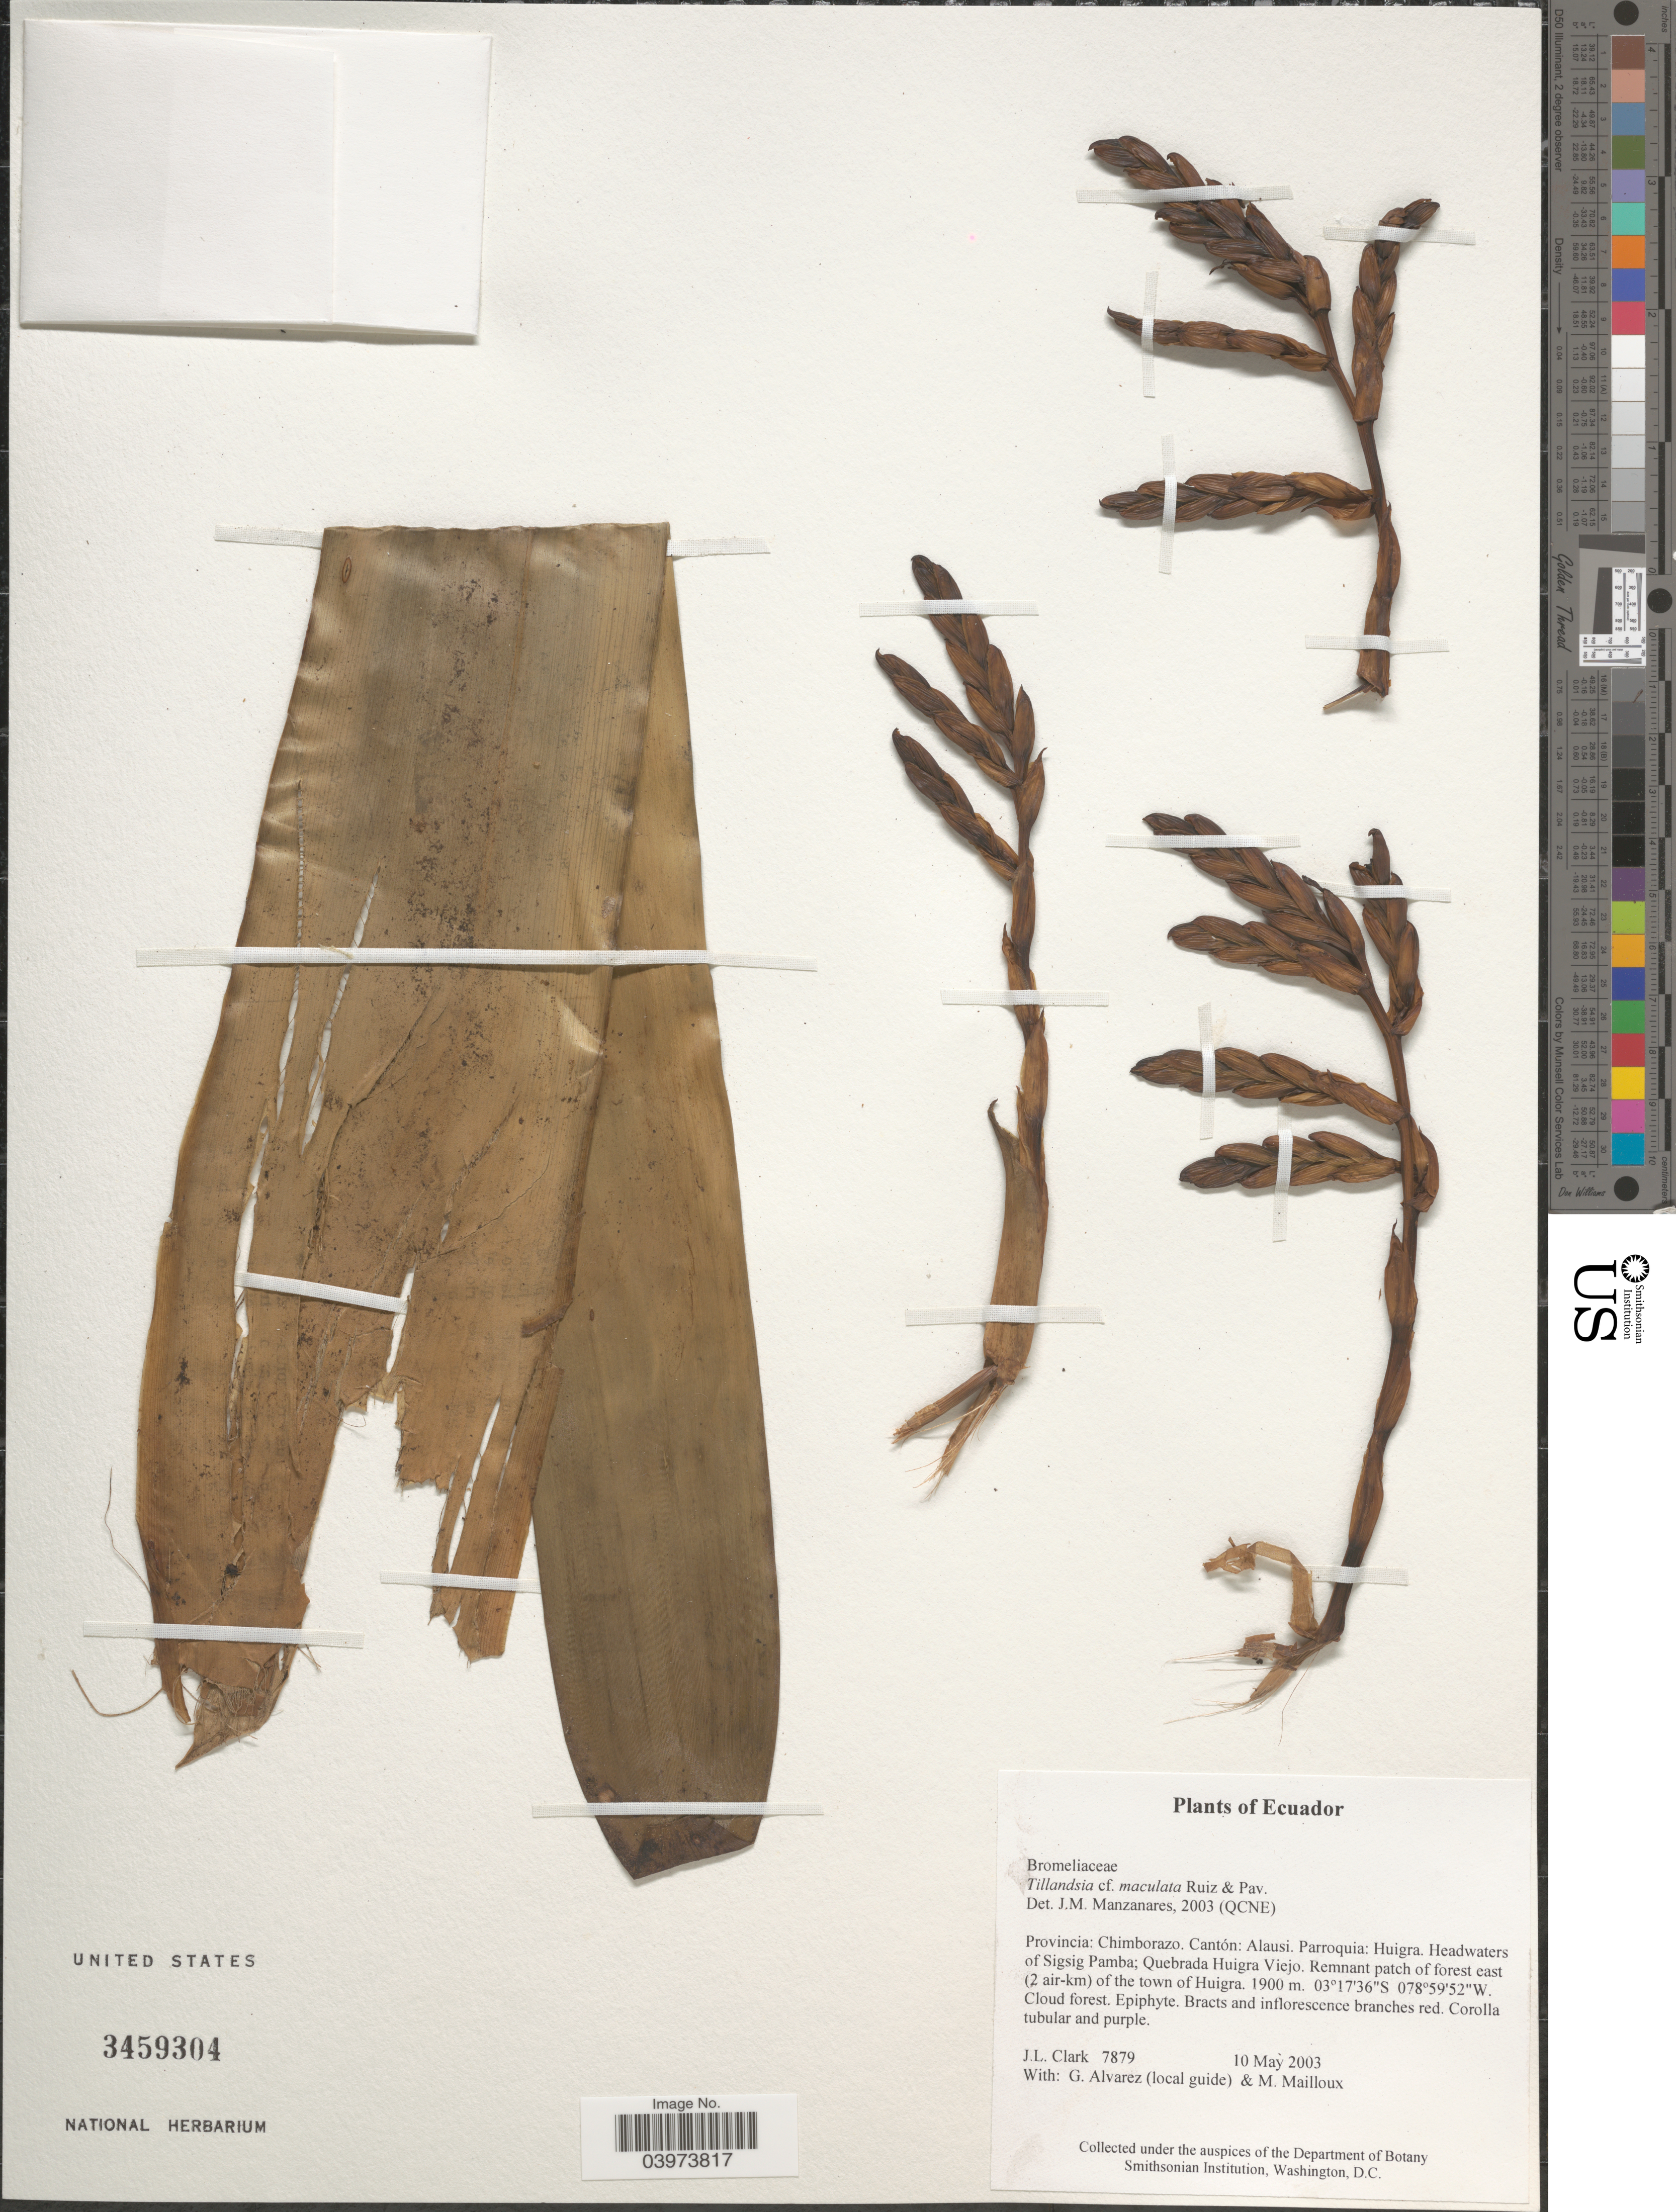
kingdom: Plantae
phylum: Tracheophyta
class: Liliopsida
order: Poales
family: Bromeliaceae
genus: Tillandsia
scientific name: Tillandsia maculata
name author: Ruiz & Pav.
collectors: J. L. Clark, G. Alvarez & M. Mailloux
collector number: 7879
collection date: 2003-05-10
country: Ecuador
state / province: Chimborazo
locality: Cantón: Alausi. Parroquia: Huigra. Headwaters of Sigsig Pamba; Quebrada Huigra Viejo. Remnant patch of forest east (2 air-km) of the town of Huigra.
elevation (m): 1900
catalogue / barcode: US 3459304